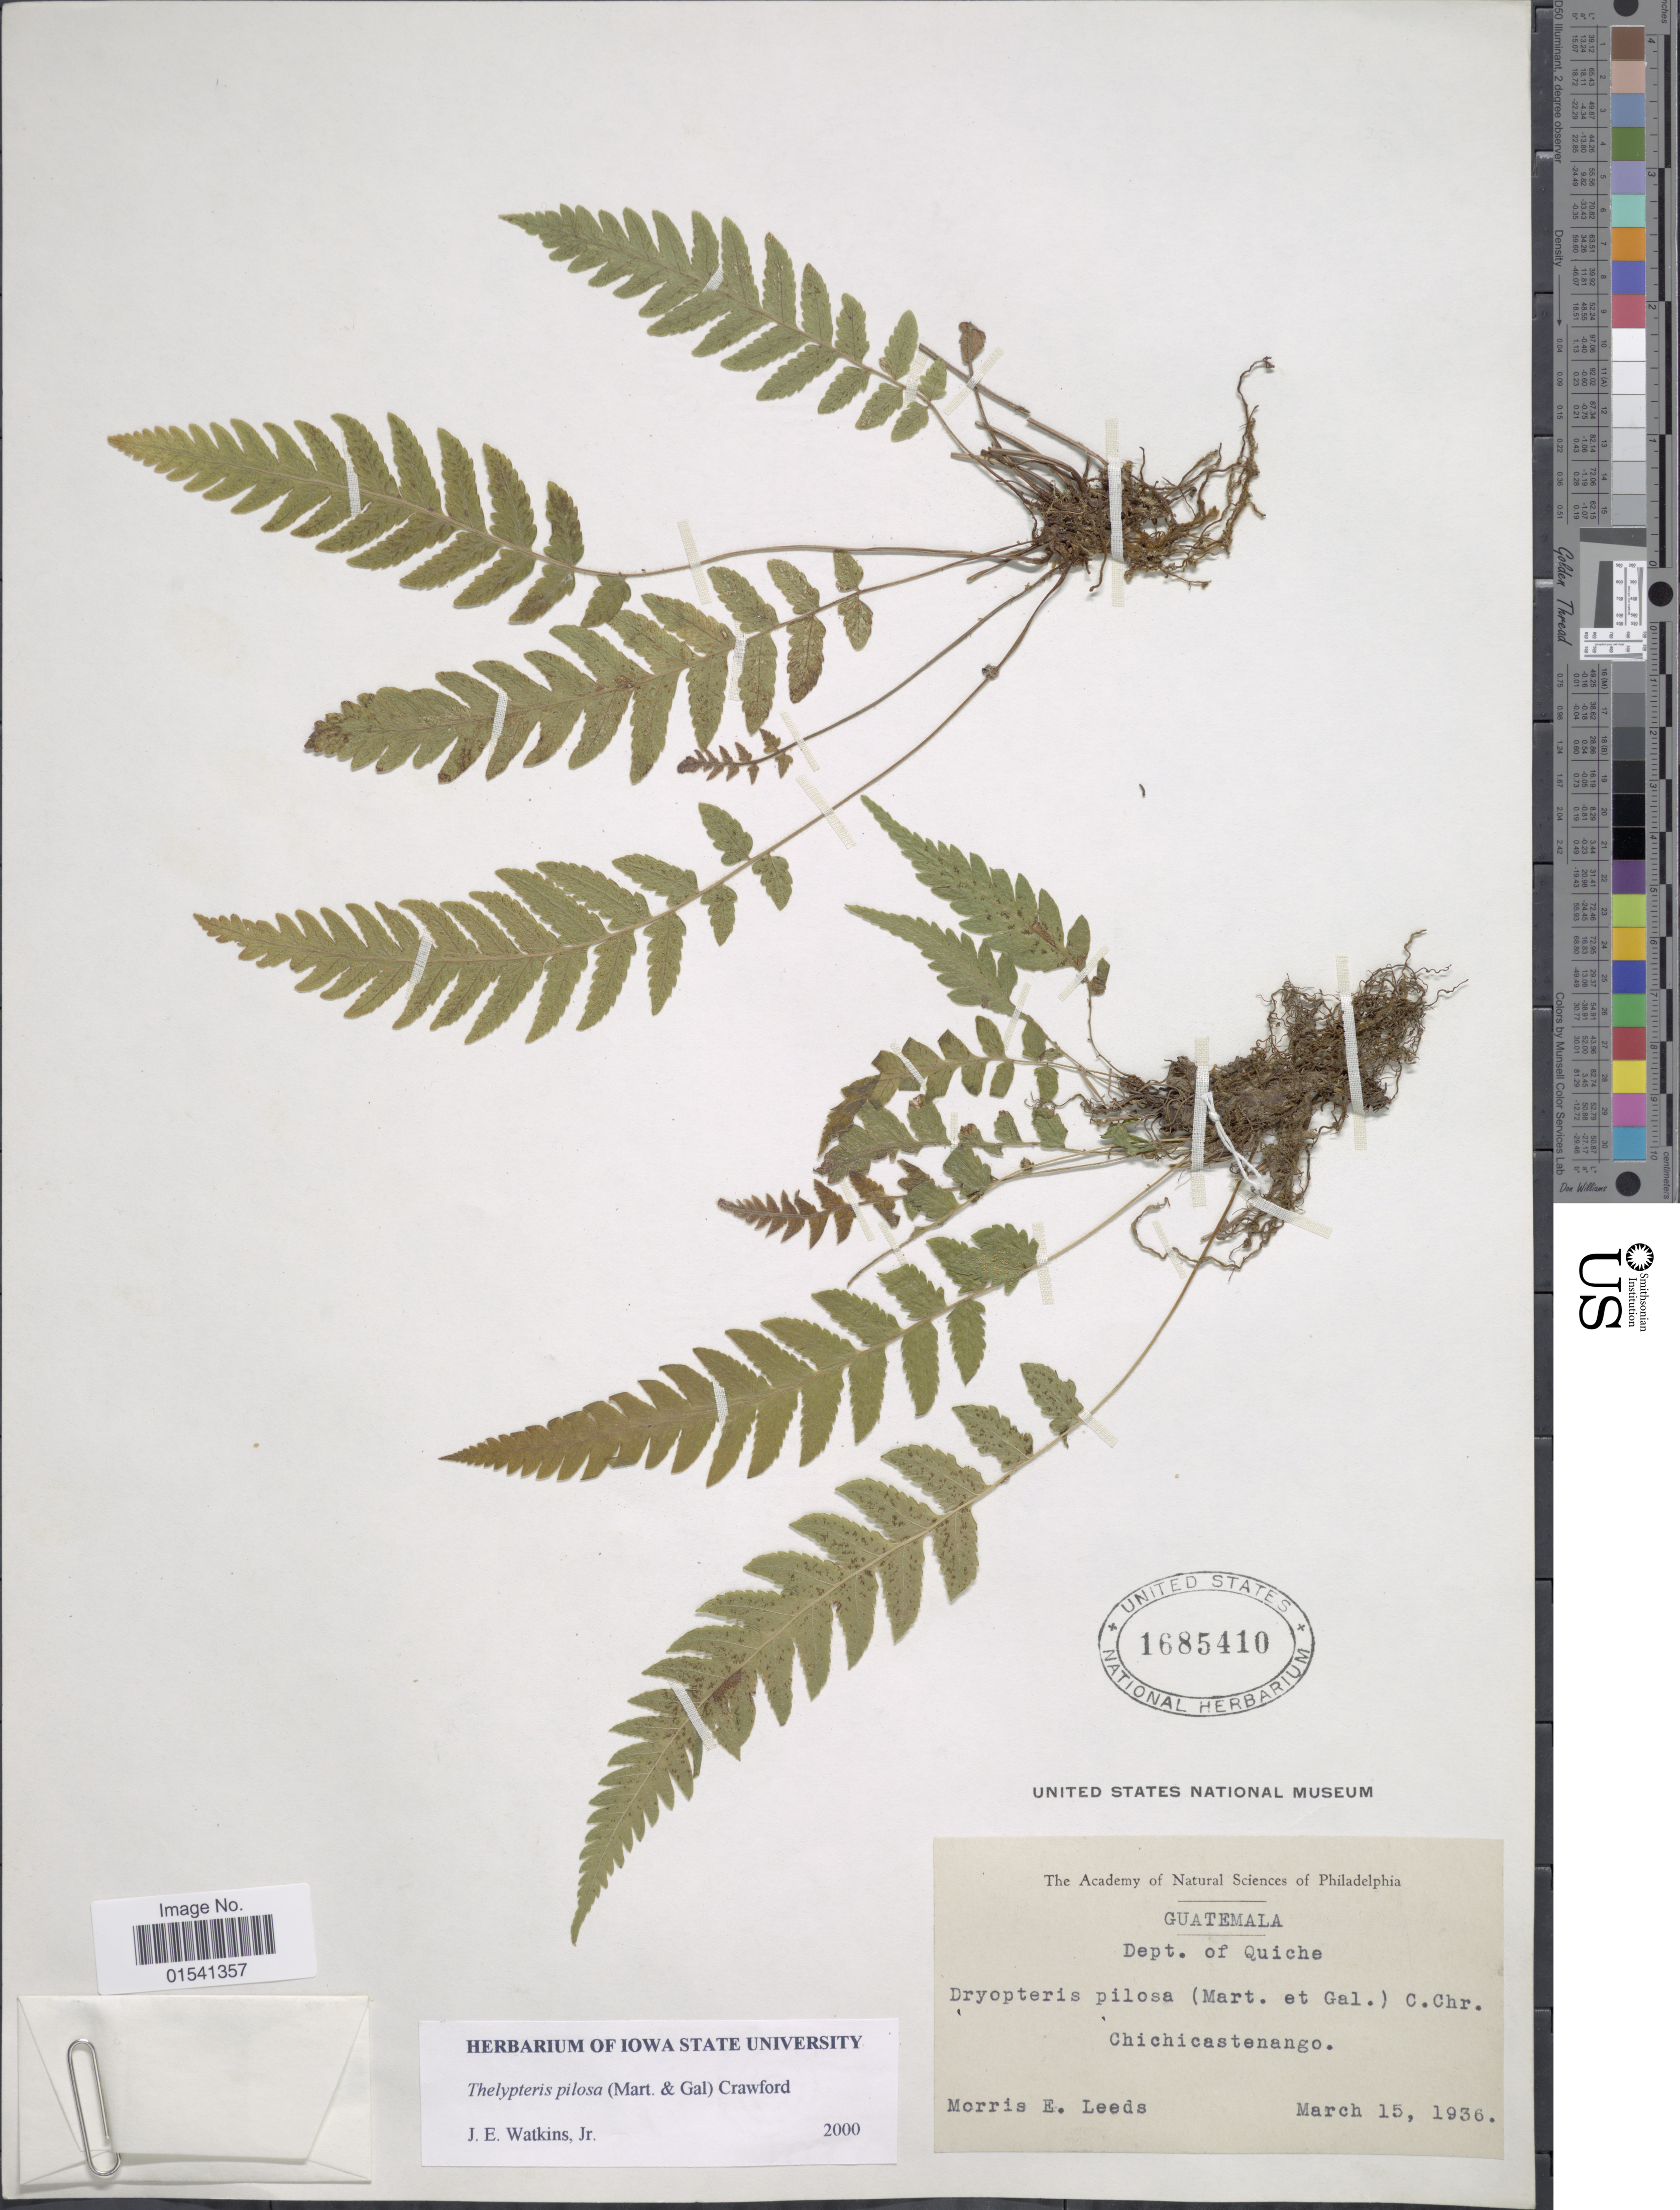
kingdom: Plantae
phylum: Tracheophyta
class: Polypodiopsida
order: Polypodiales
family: Thelypteridaceae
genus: Stegnogramma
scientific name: Stegnogramma pilosa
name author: (M. Martens & Galeotti) K. Iwats.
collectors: M. Leeds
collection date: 1936-03-15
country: Guatemala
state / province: El Quiché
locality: Dept. of QUiche, Chichicastenango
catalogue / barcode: US 1685410